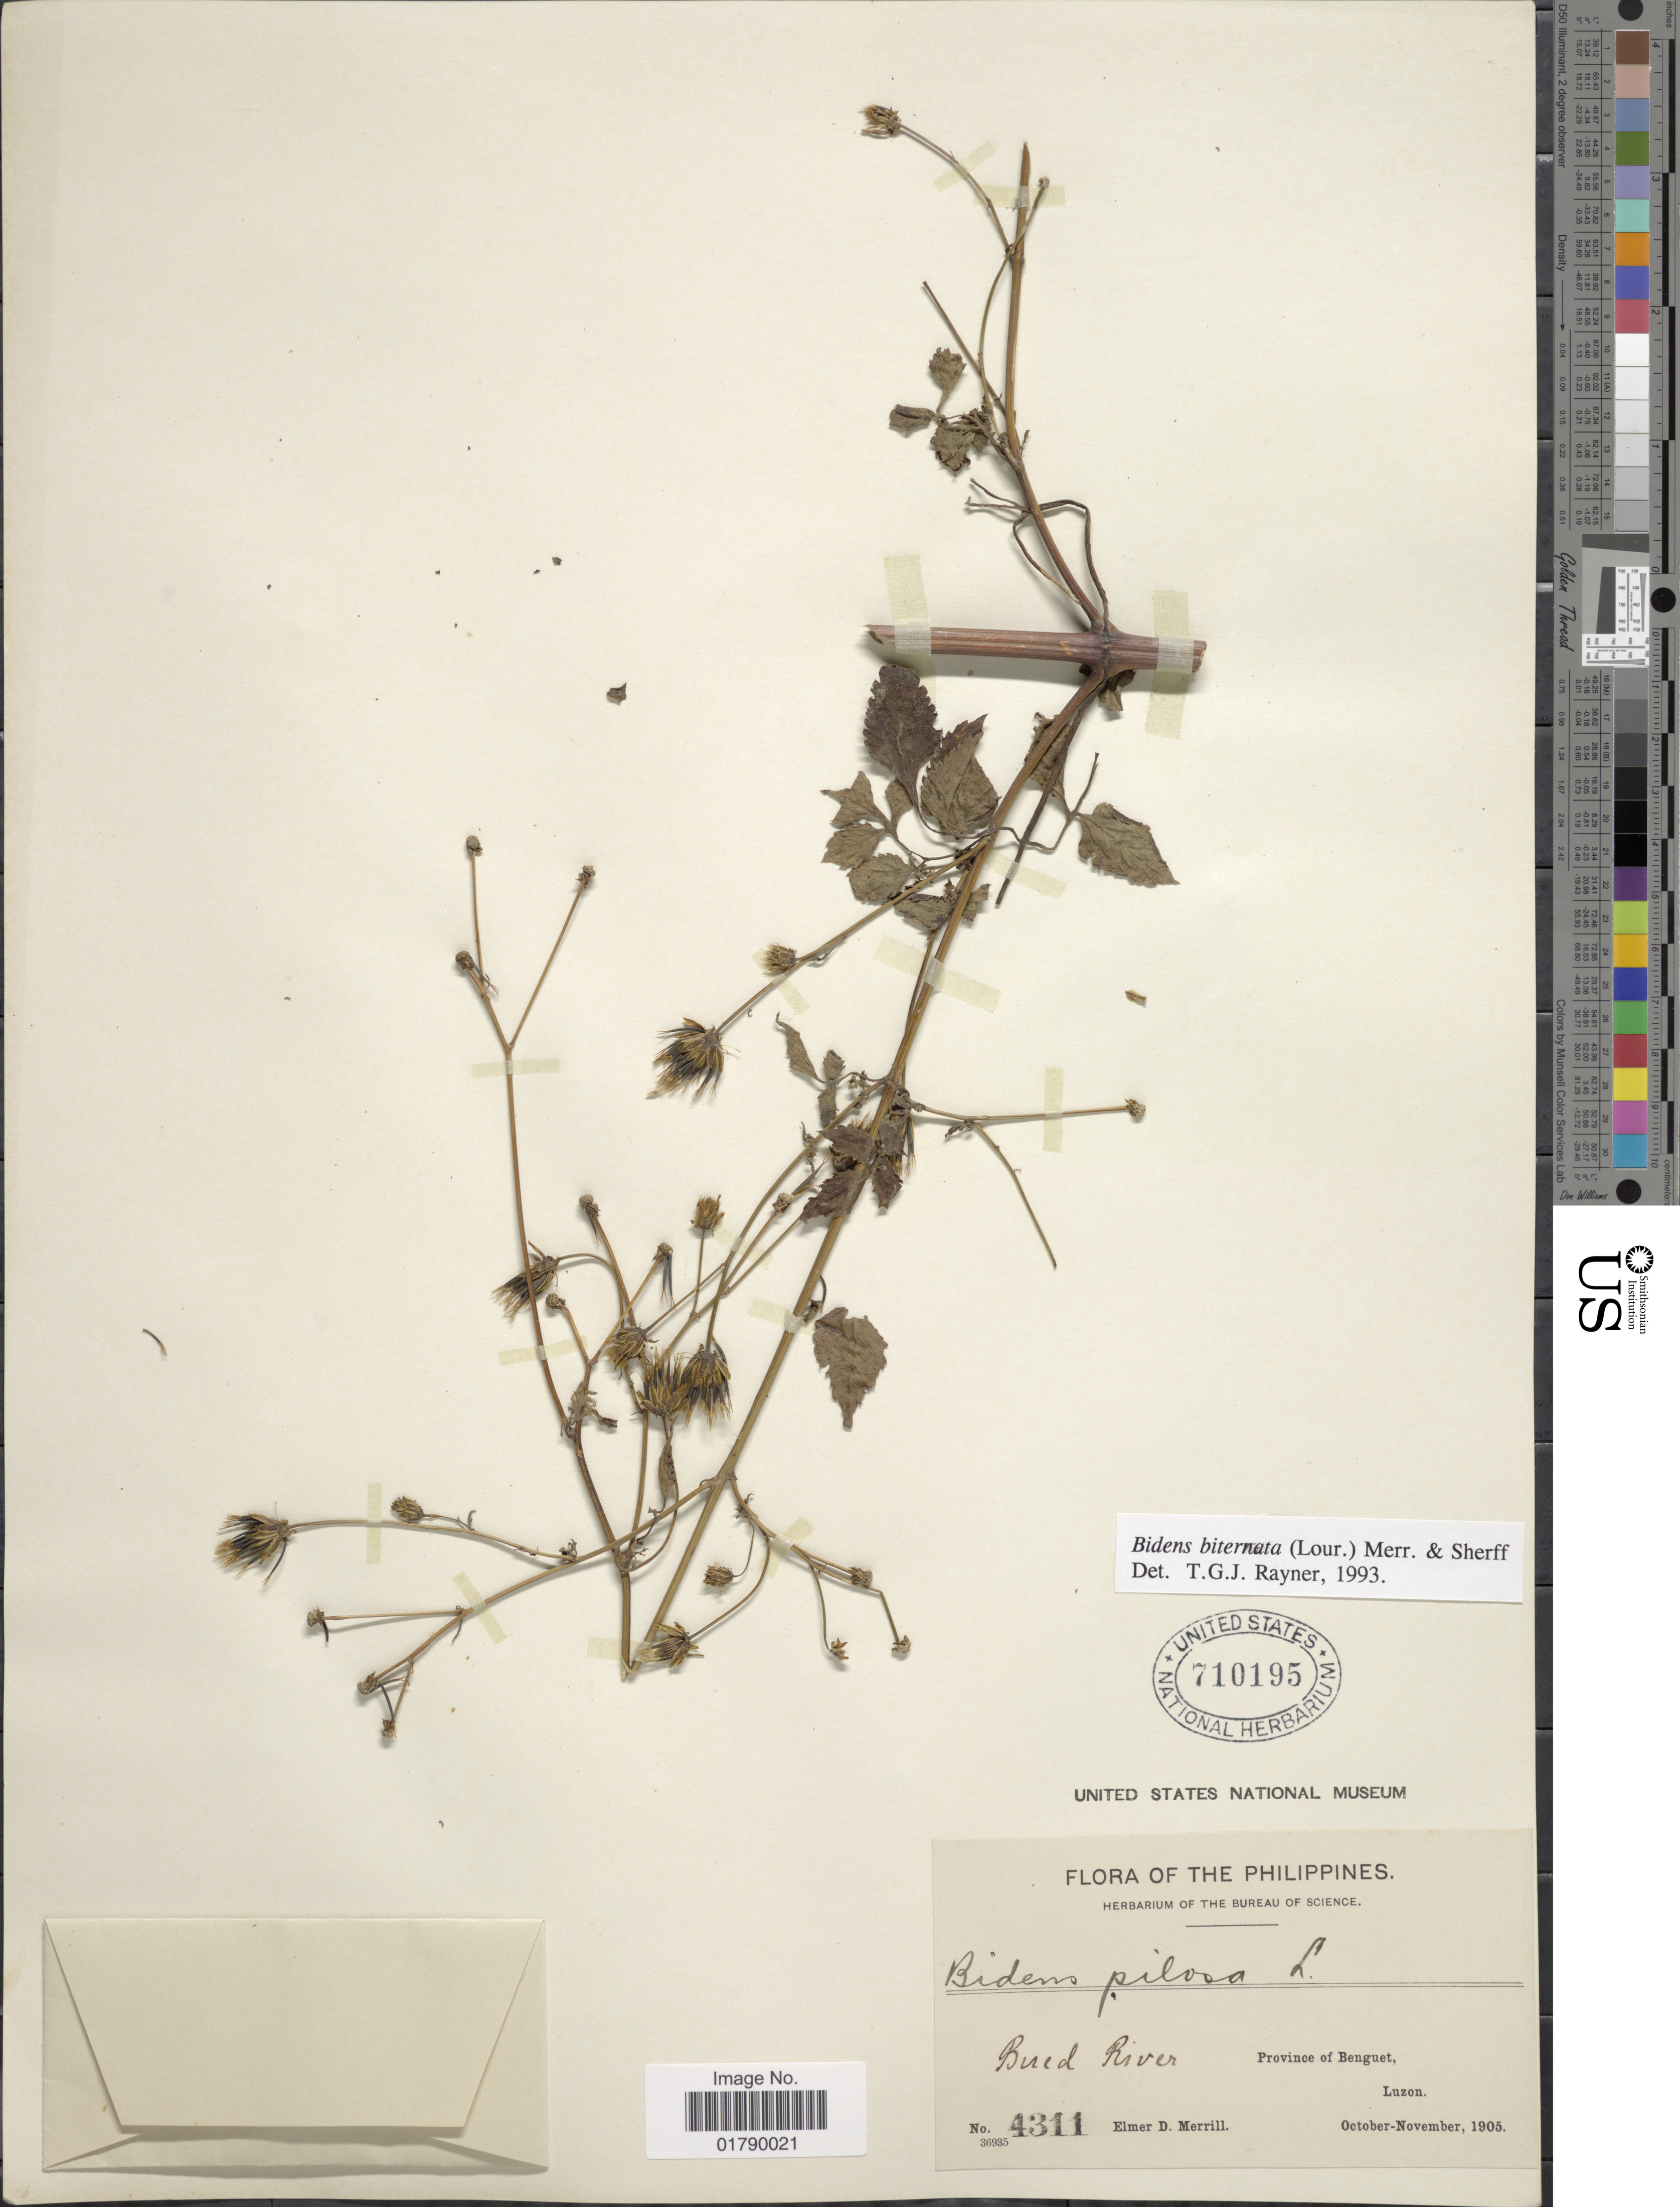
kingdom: Plantae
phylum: Tracheophyta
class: Magnoliopsida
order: Asterales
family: Asteraceae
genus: Bidens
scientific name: Bidens biternata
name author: (Lour.) Merr. & Sherff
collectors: E. D. Merrill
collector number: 4311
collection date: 1905-10/1905-11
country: Philippines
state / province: Cordillera (Administrative Region)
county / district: Benguet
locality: Bued River, Luzon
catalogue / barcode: US 710195